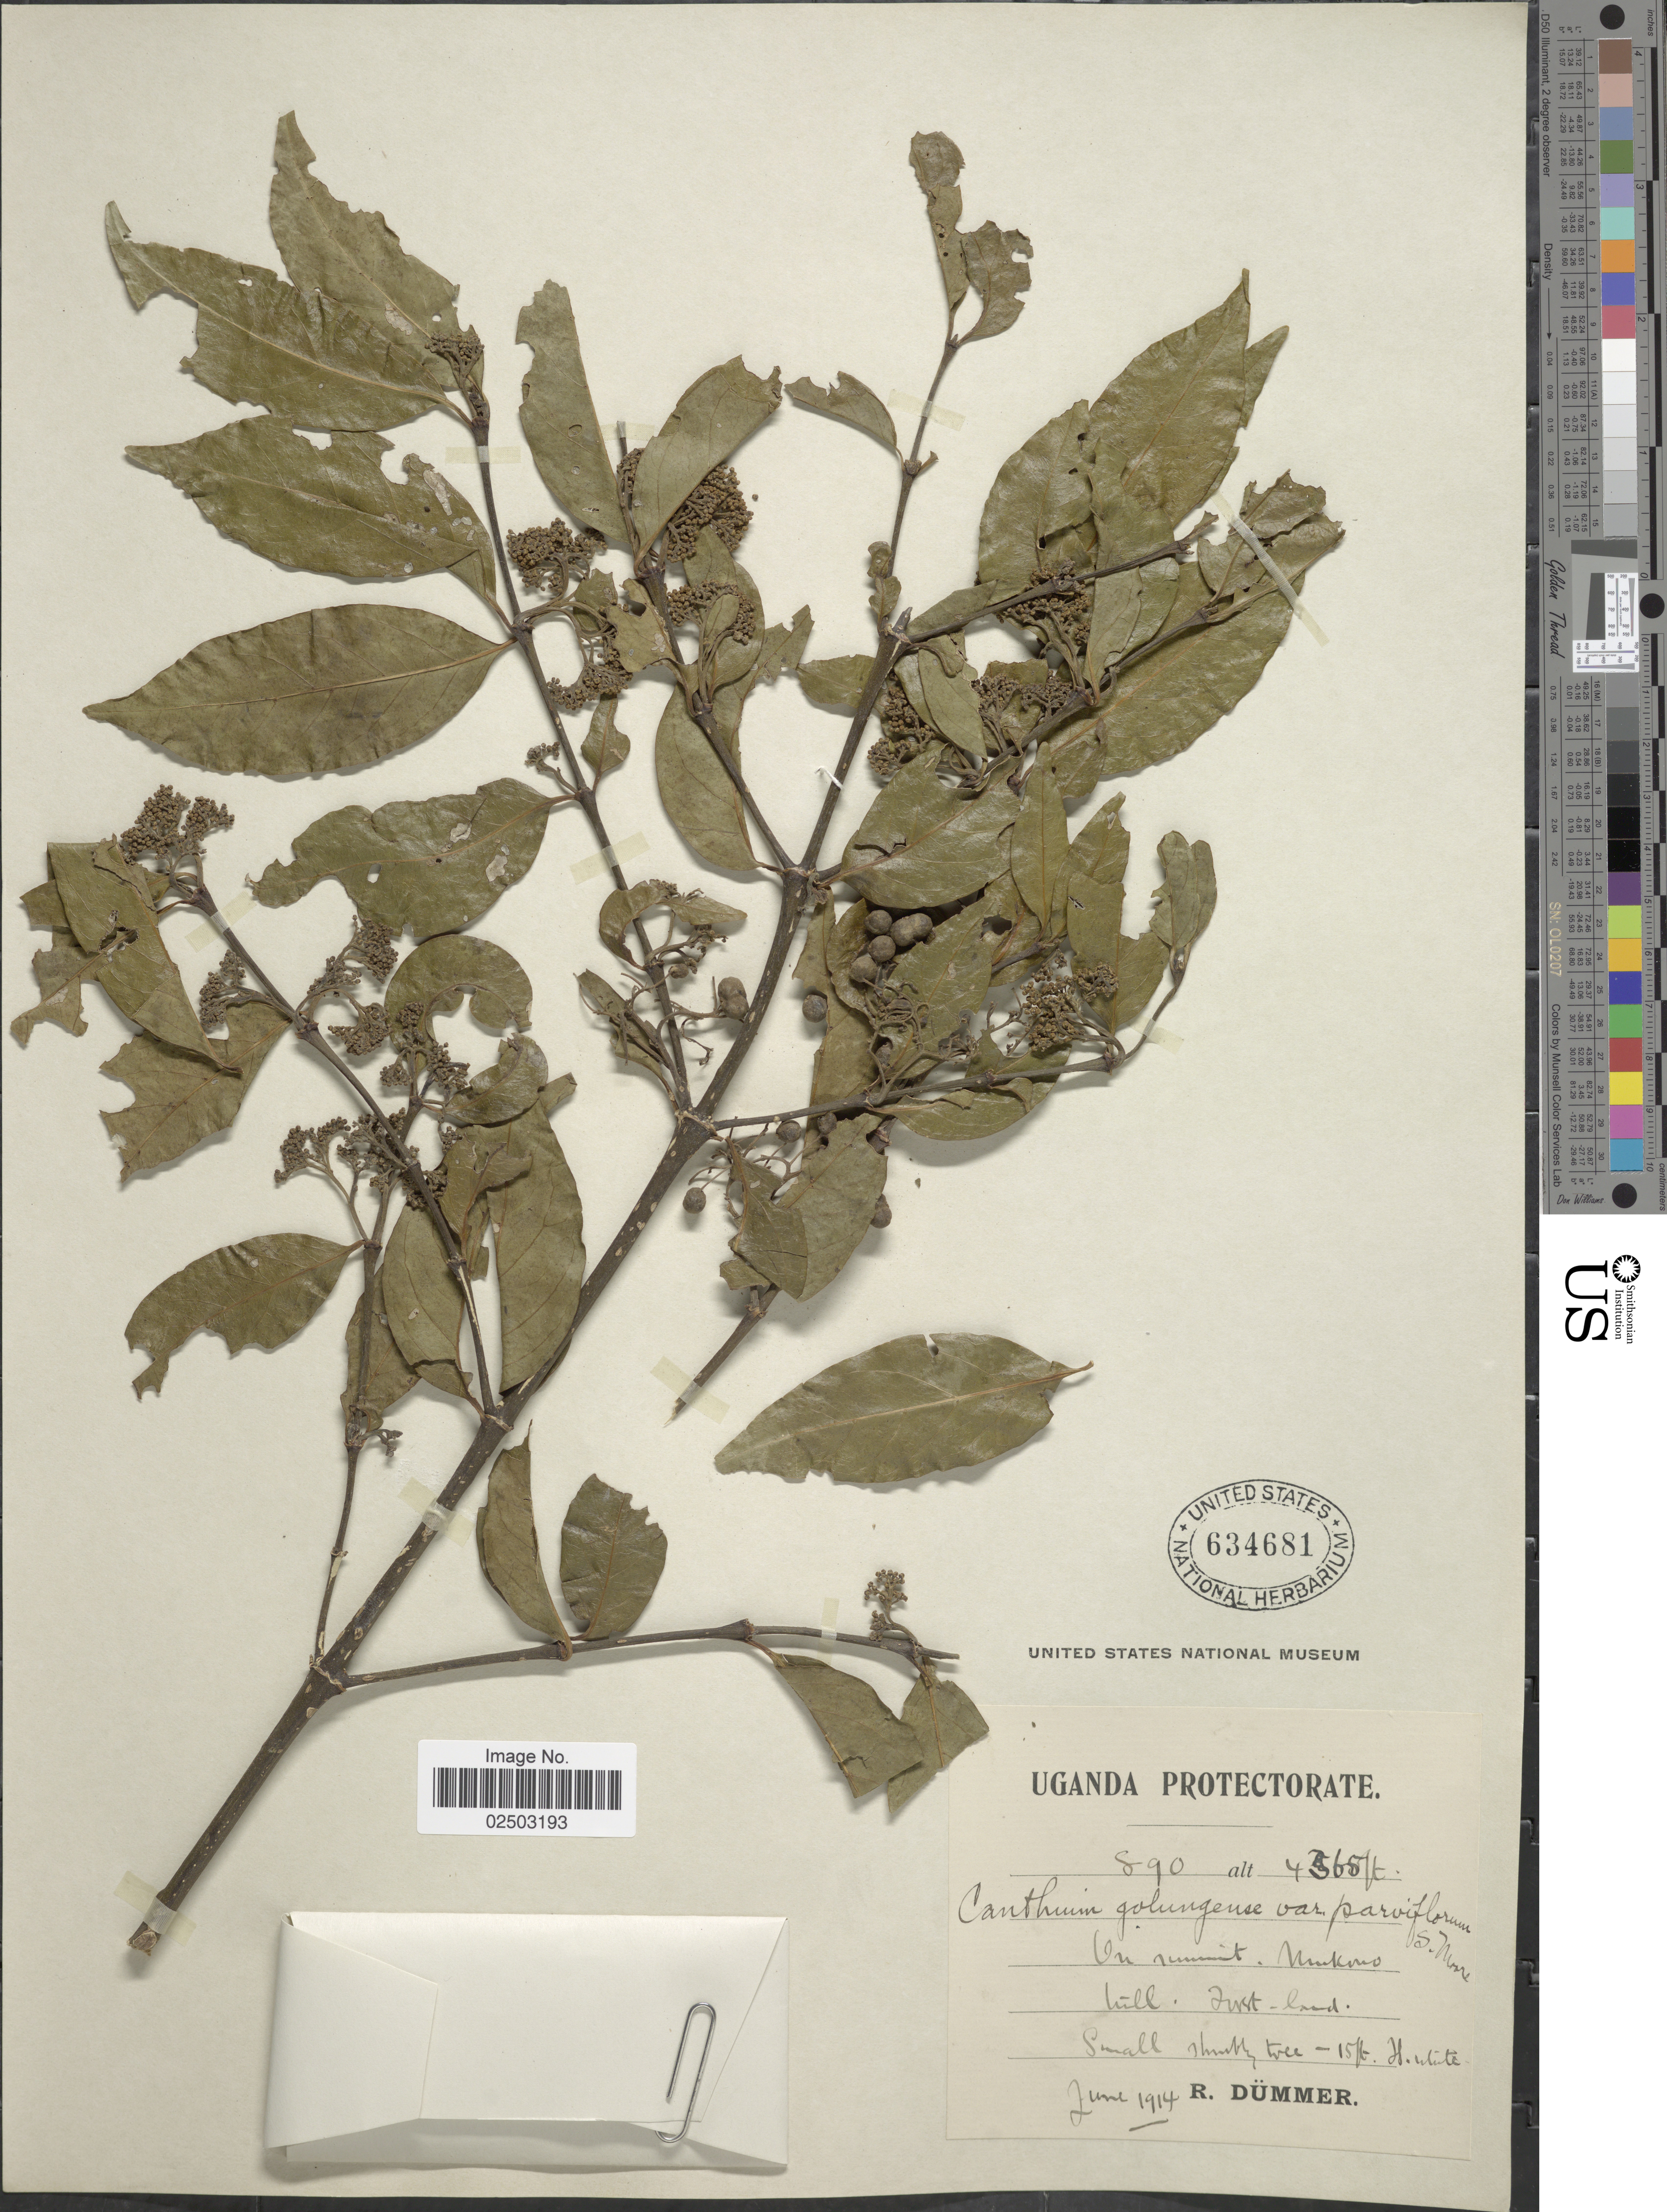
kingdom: Plantae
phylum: Tracheophyta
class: Magnoliopsida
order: Gentianales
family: Rubiaceae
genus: Canthium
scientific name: Canthium golungense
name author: Hiern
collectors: R. A. Dümmer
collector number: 890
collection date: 1914-06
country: Uganda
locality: On summit, Mukono hill, forest land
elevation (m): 1330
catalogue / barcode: US 634681